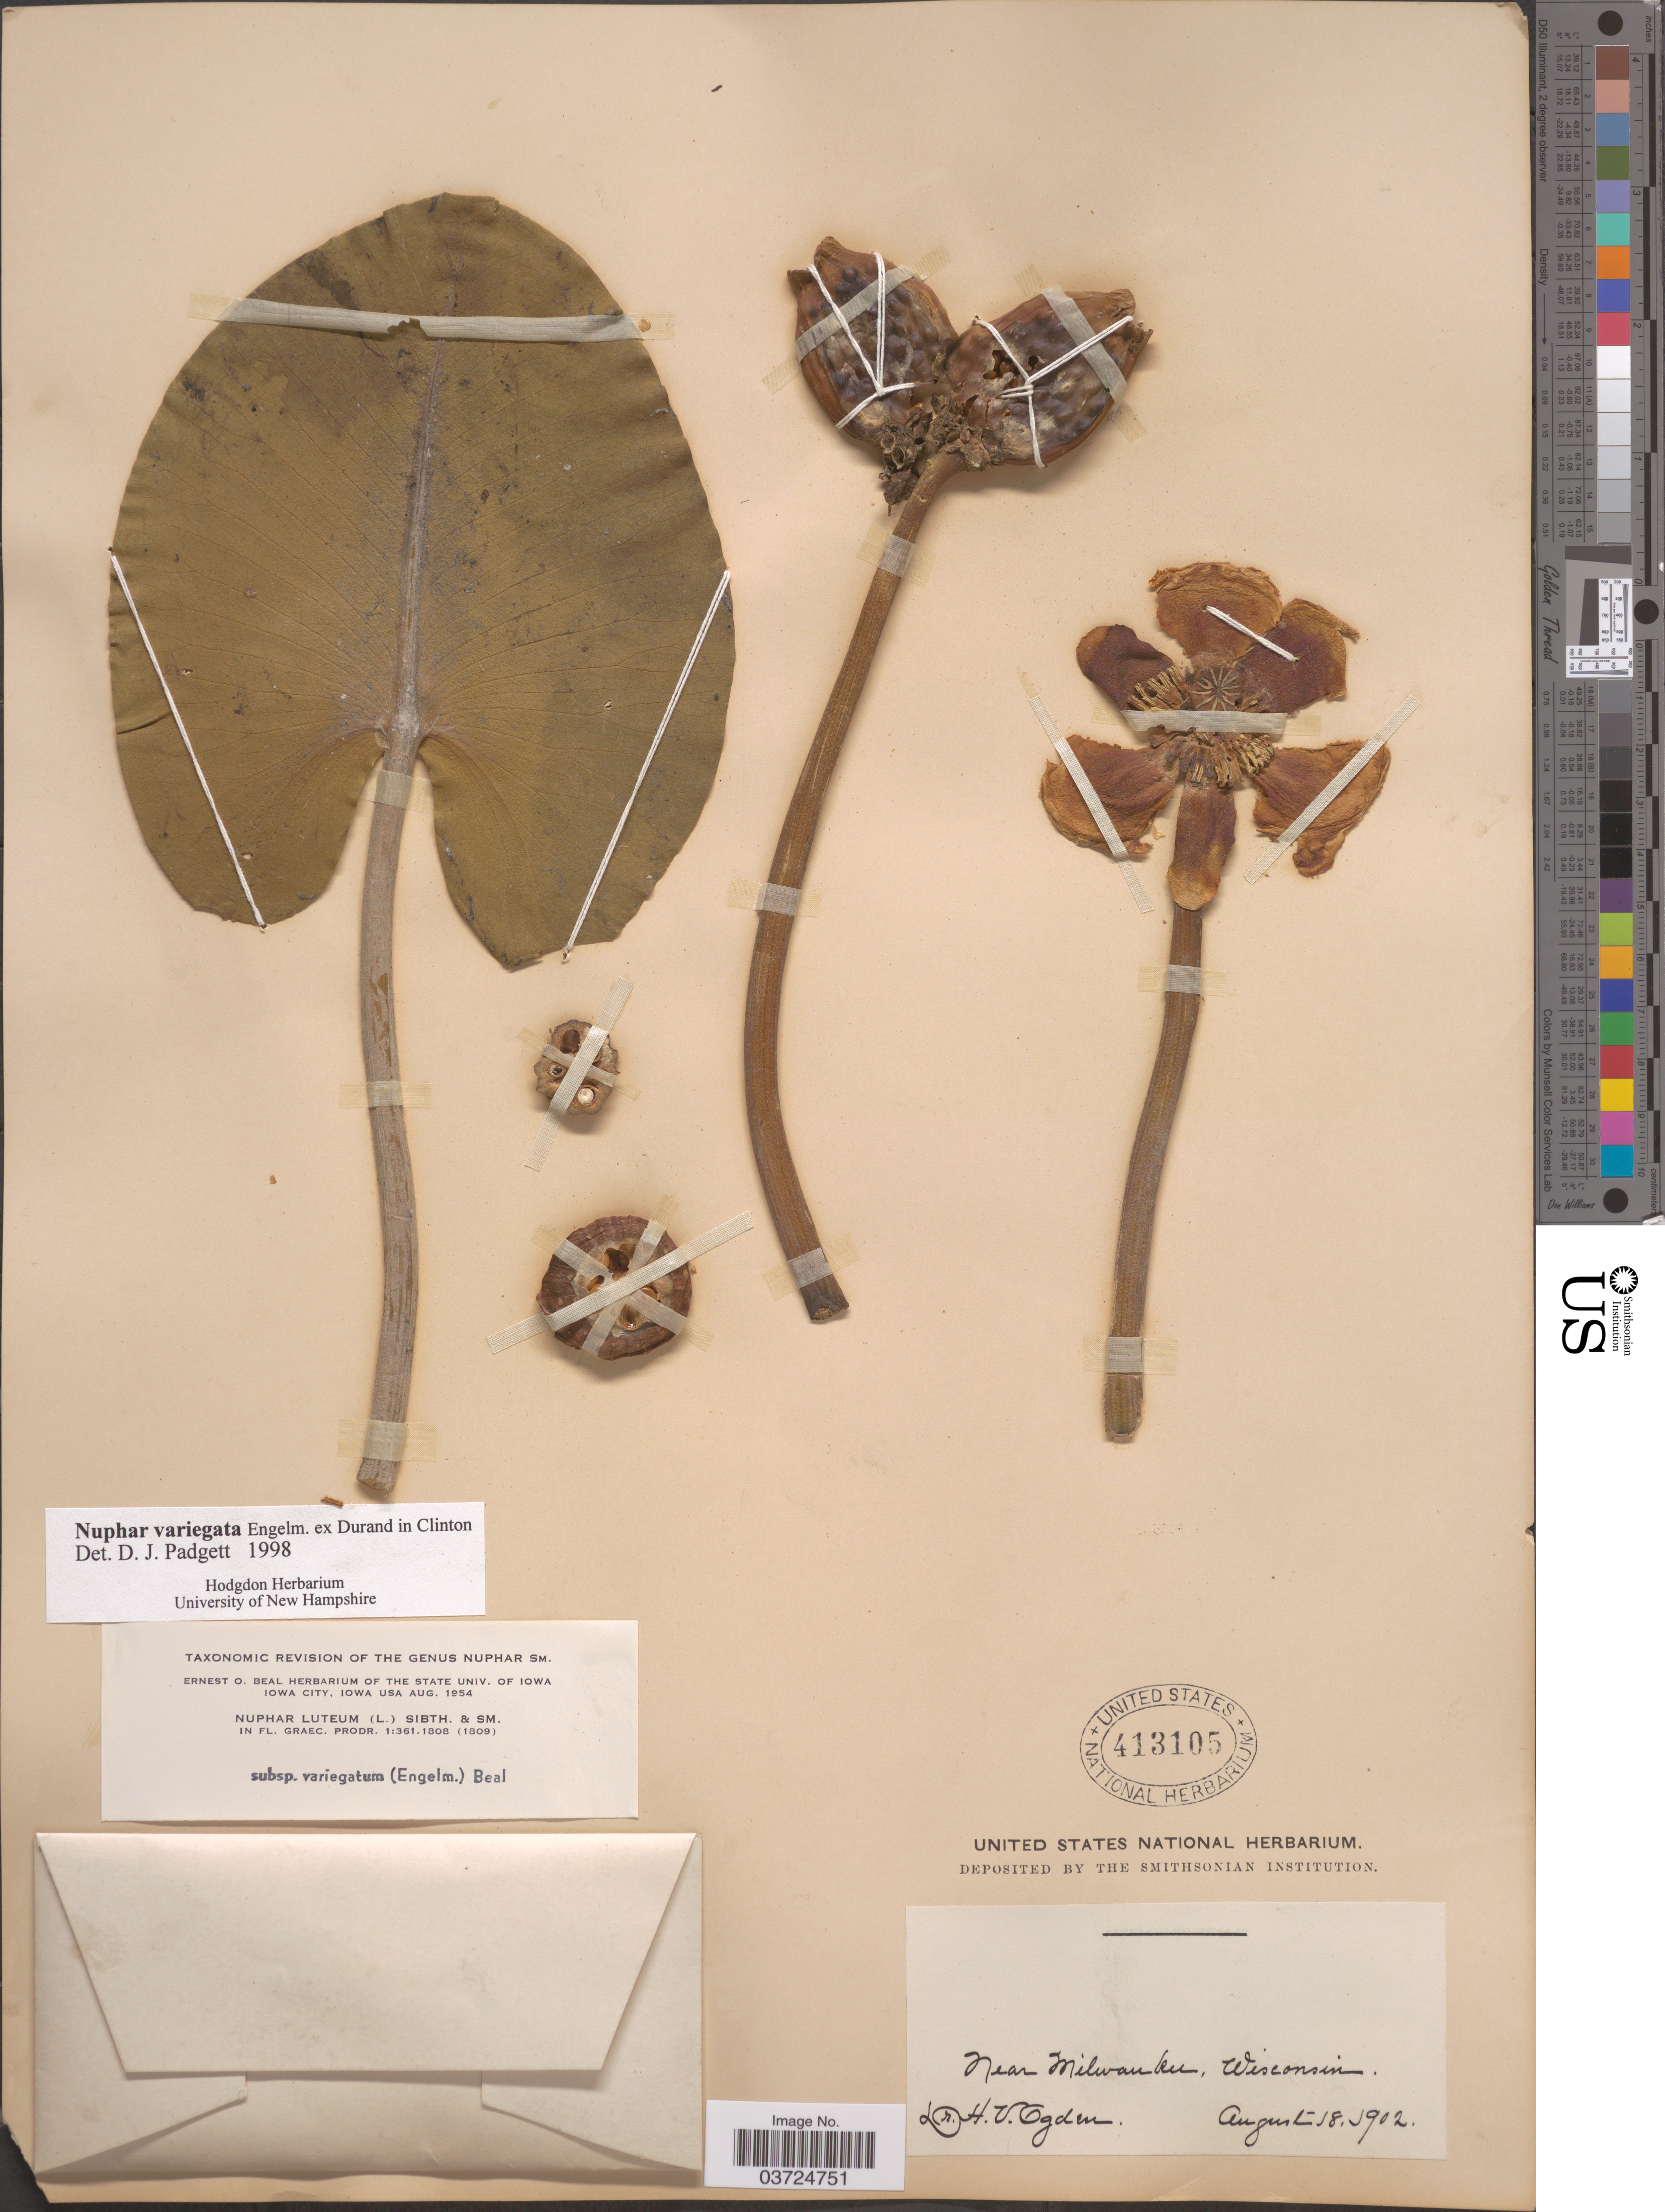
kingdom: Plantae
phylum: Tracheophyta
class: Magnoliopsida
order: Nymphaeales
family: Nymphaeaceae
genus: Nuphar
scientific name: Nuphar variegata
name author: Engelm. ex Durand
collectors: H. Ogden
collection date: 1902-08-18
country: United States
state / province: Wisconsin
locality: Near Milwaukee.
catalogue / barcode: US 413105